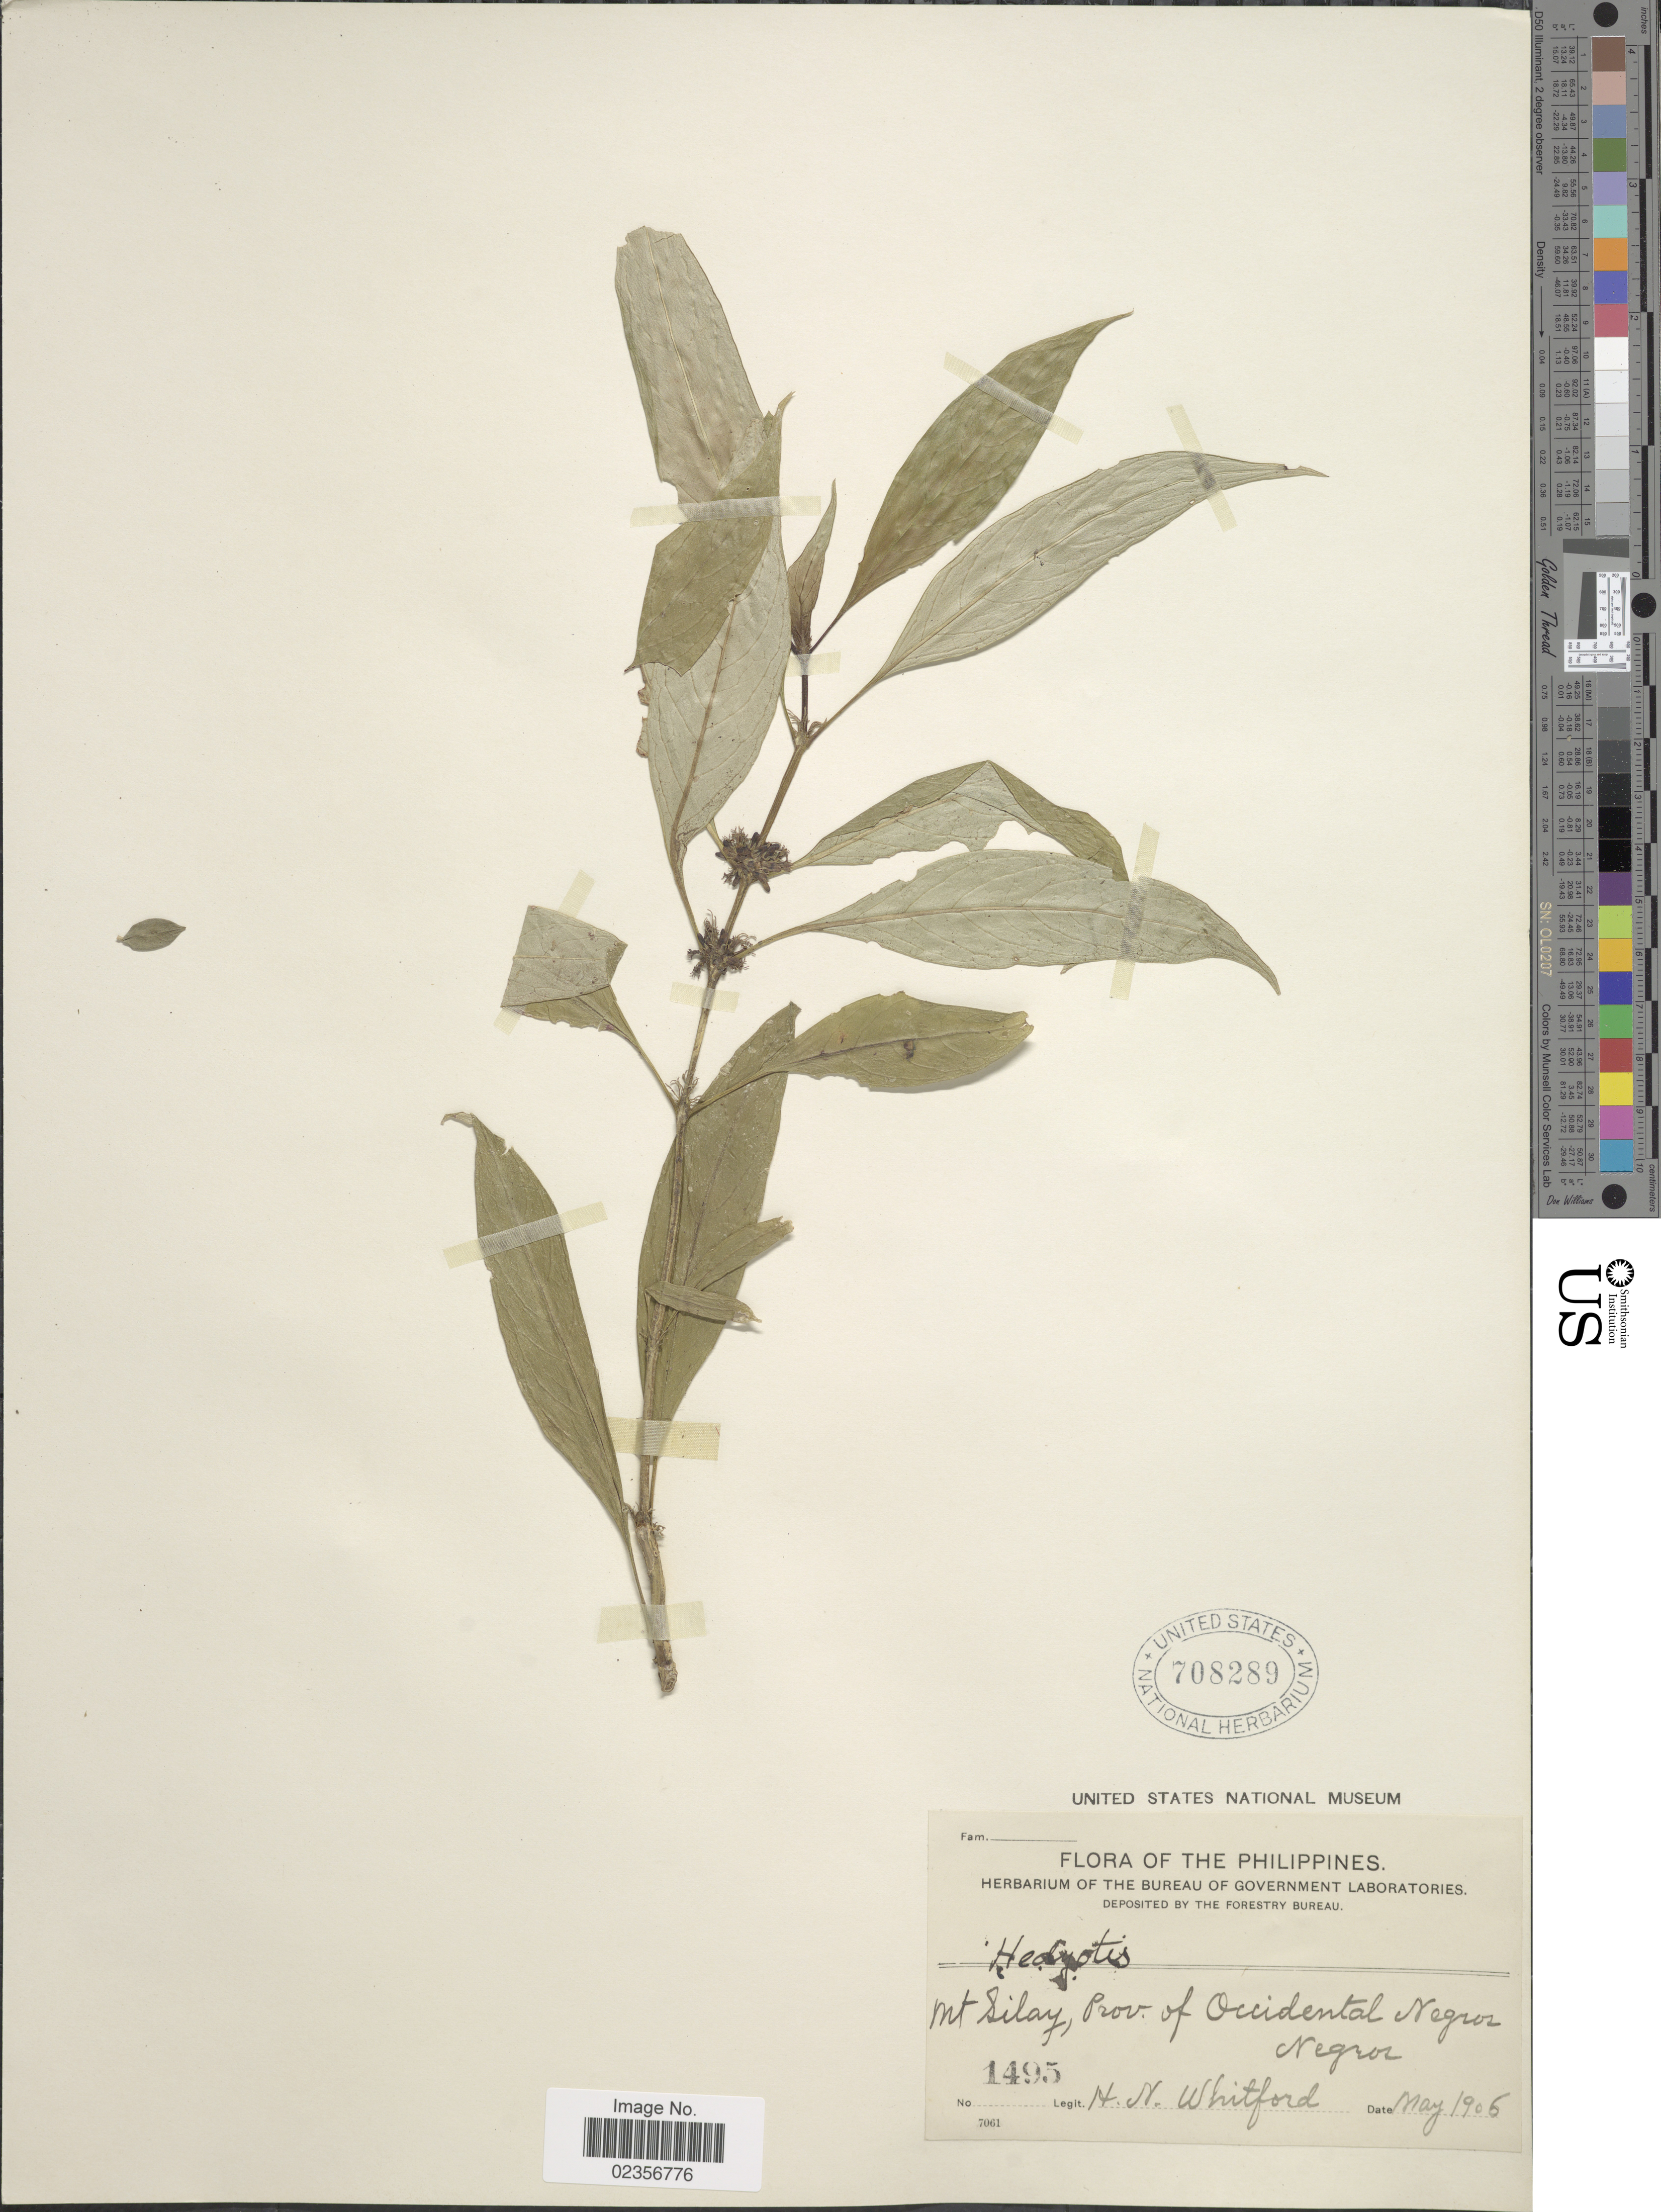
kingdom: Plantae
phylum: Tracheophyta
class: Magnoliopsida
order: Gentianales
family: Rubiaceae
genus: Hedyotis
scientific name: Hedyotis sp.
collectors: H. N. Whitford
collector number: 1495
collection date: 1905-05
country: Philippines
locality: Mt Silay, Prov. of Occidental Negros, Negros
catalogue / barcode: US 708289